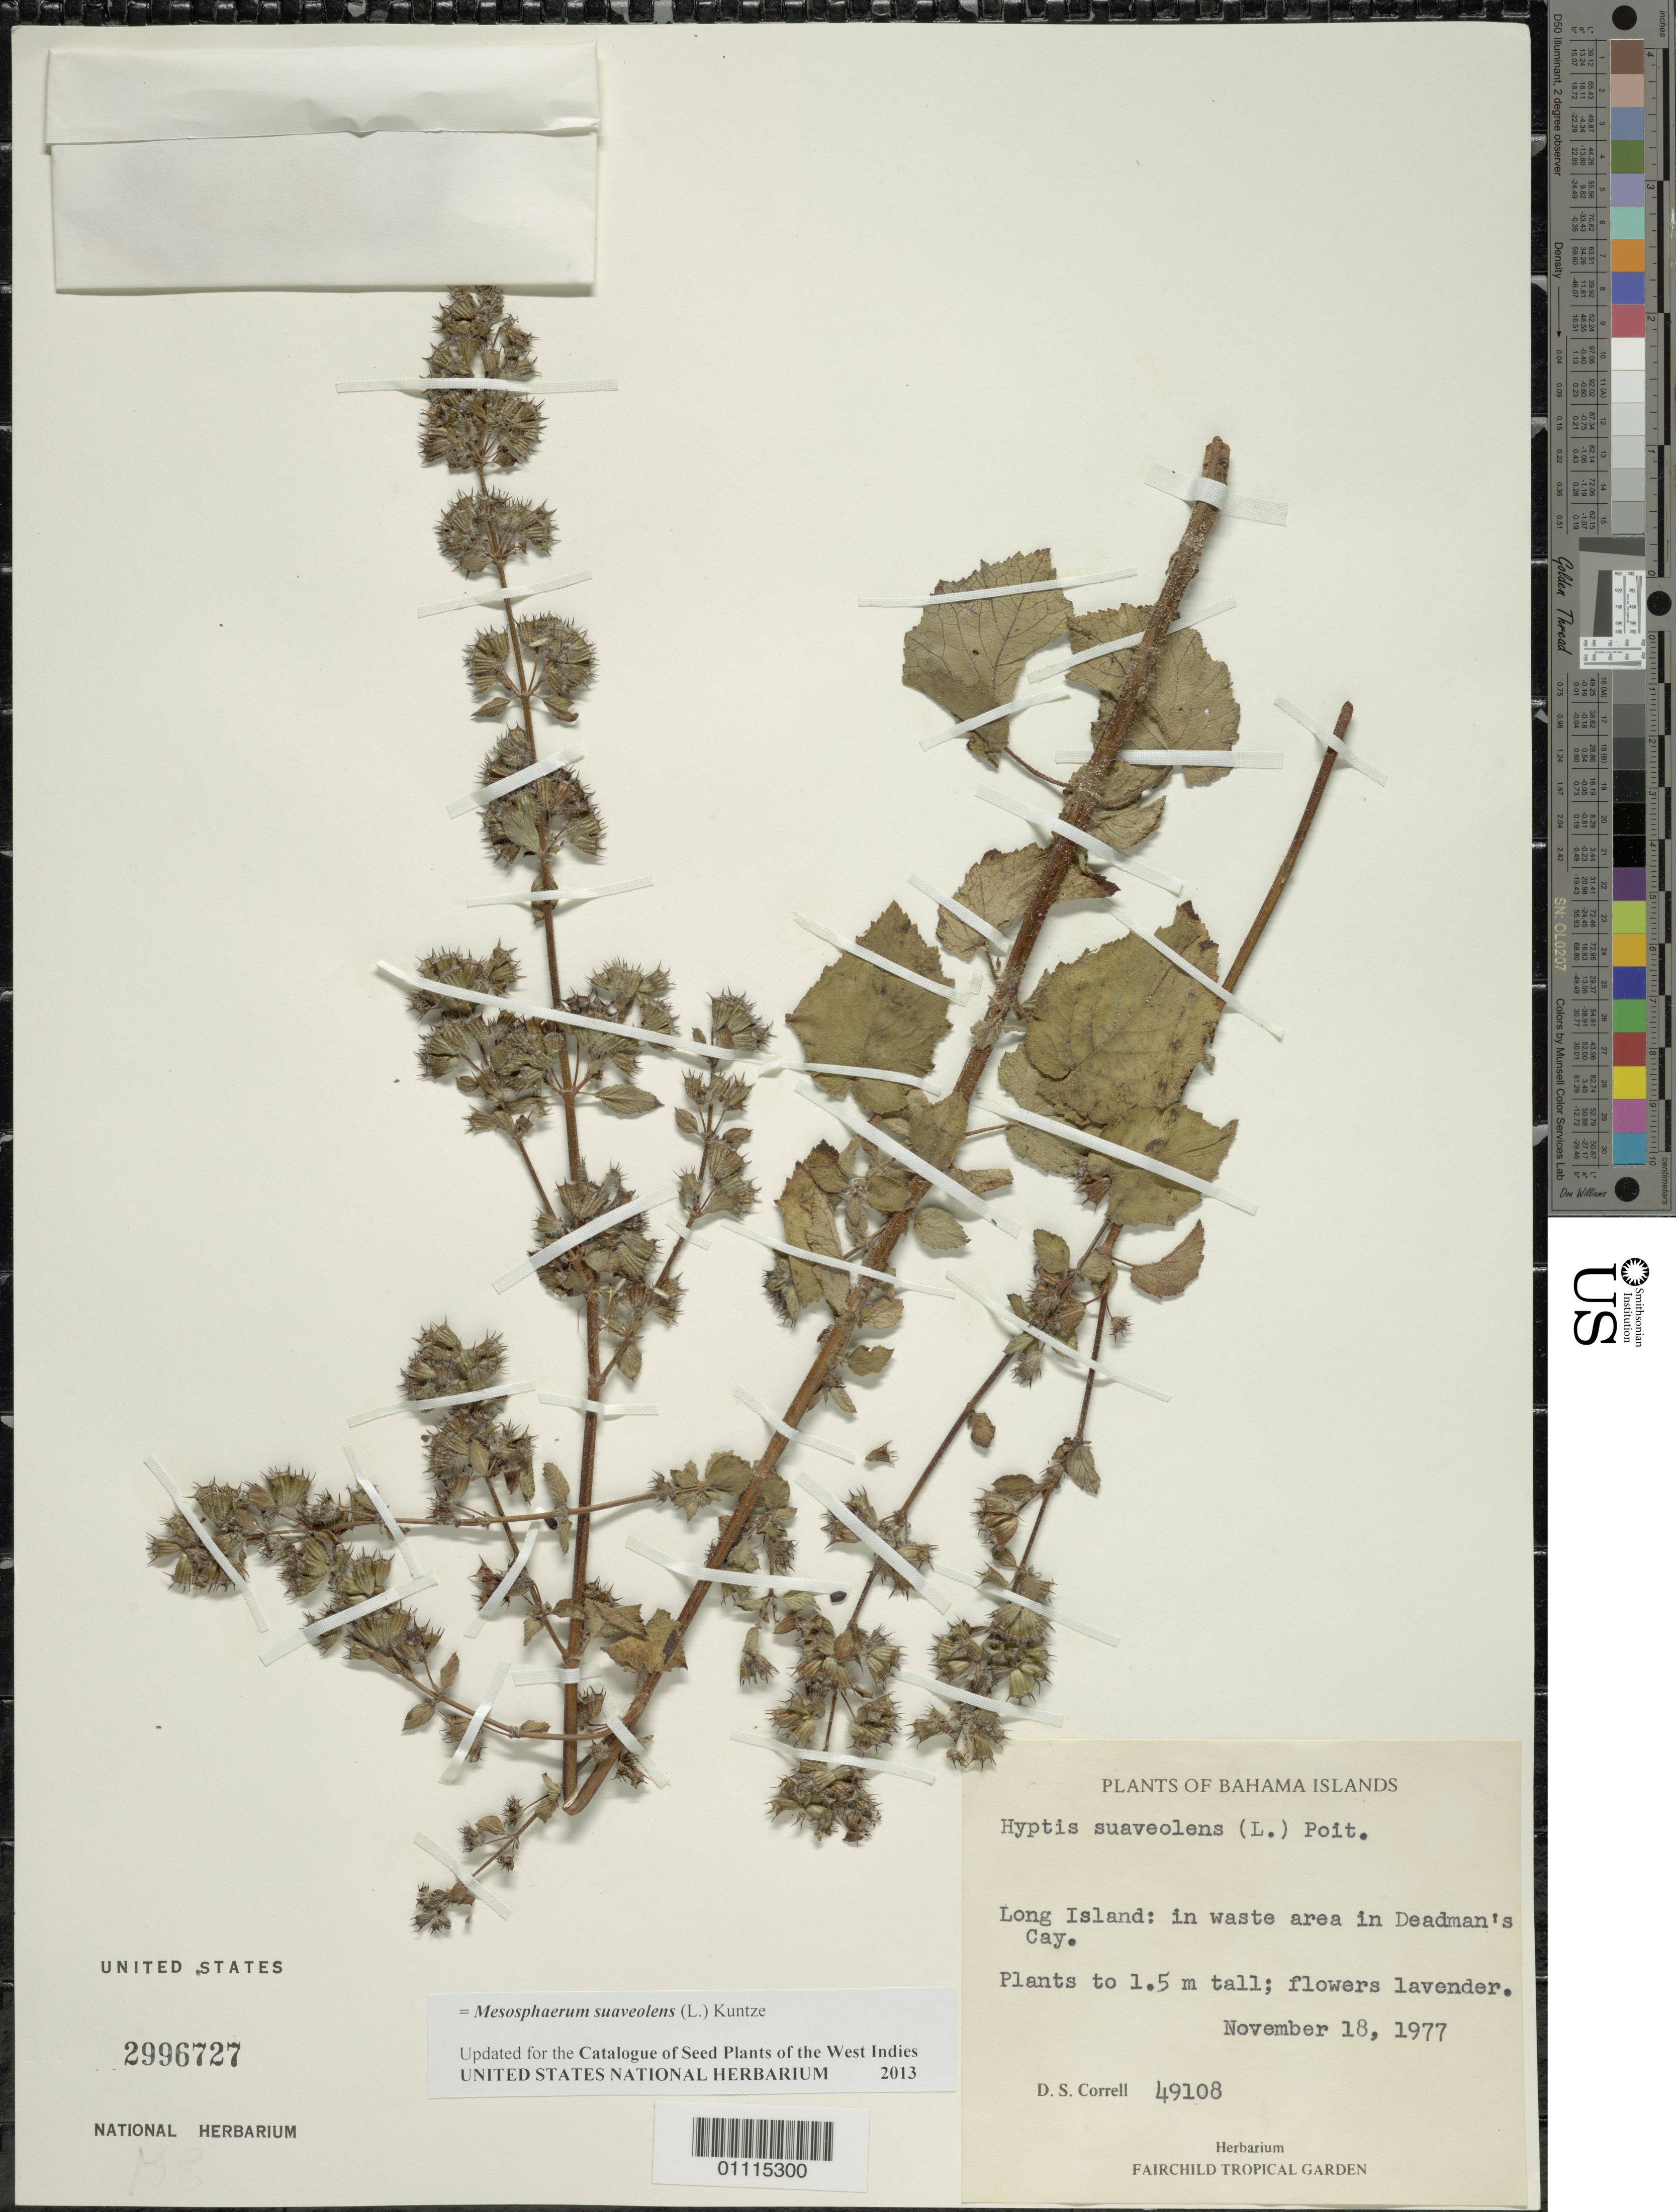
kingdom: Plantae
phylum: Tracheophyta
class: Magnoliopsida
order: Lamiales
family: Lamiaceae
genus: Mesosphaerum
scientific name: Mesosphaerum suaveolens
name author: (L.) Kuntze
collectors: D. S. Correll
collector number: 49108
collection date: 1977-11-18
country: Bahamas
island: Long Island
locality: Deadman's Cay.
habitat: In waste area.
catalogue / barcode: US 2996727